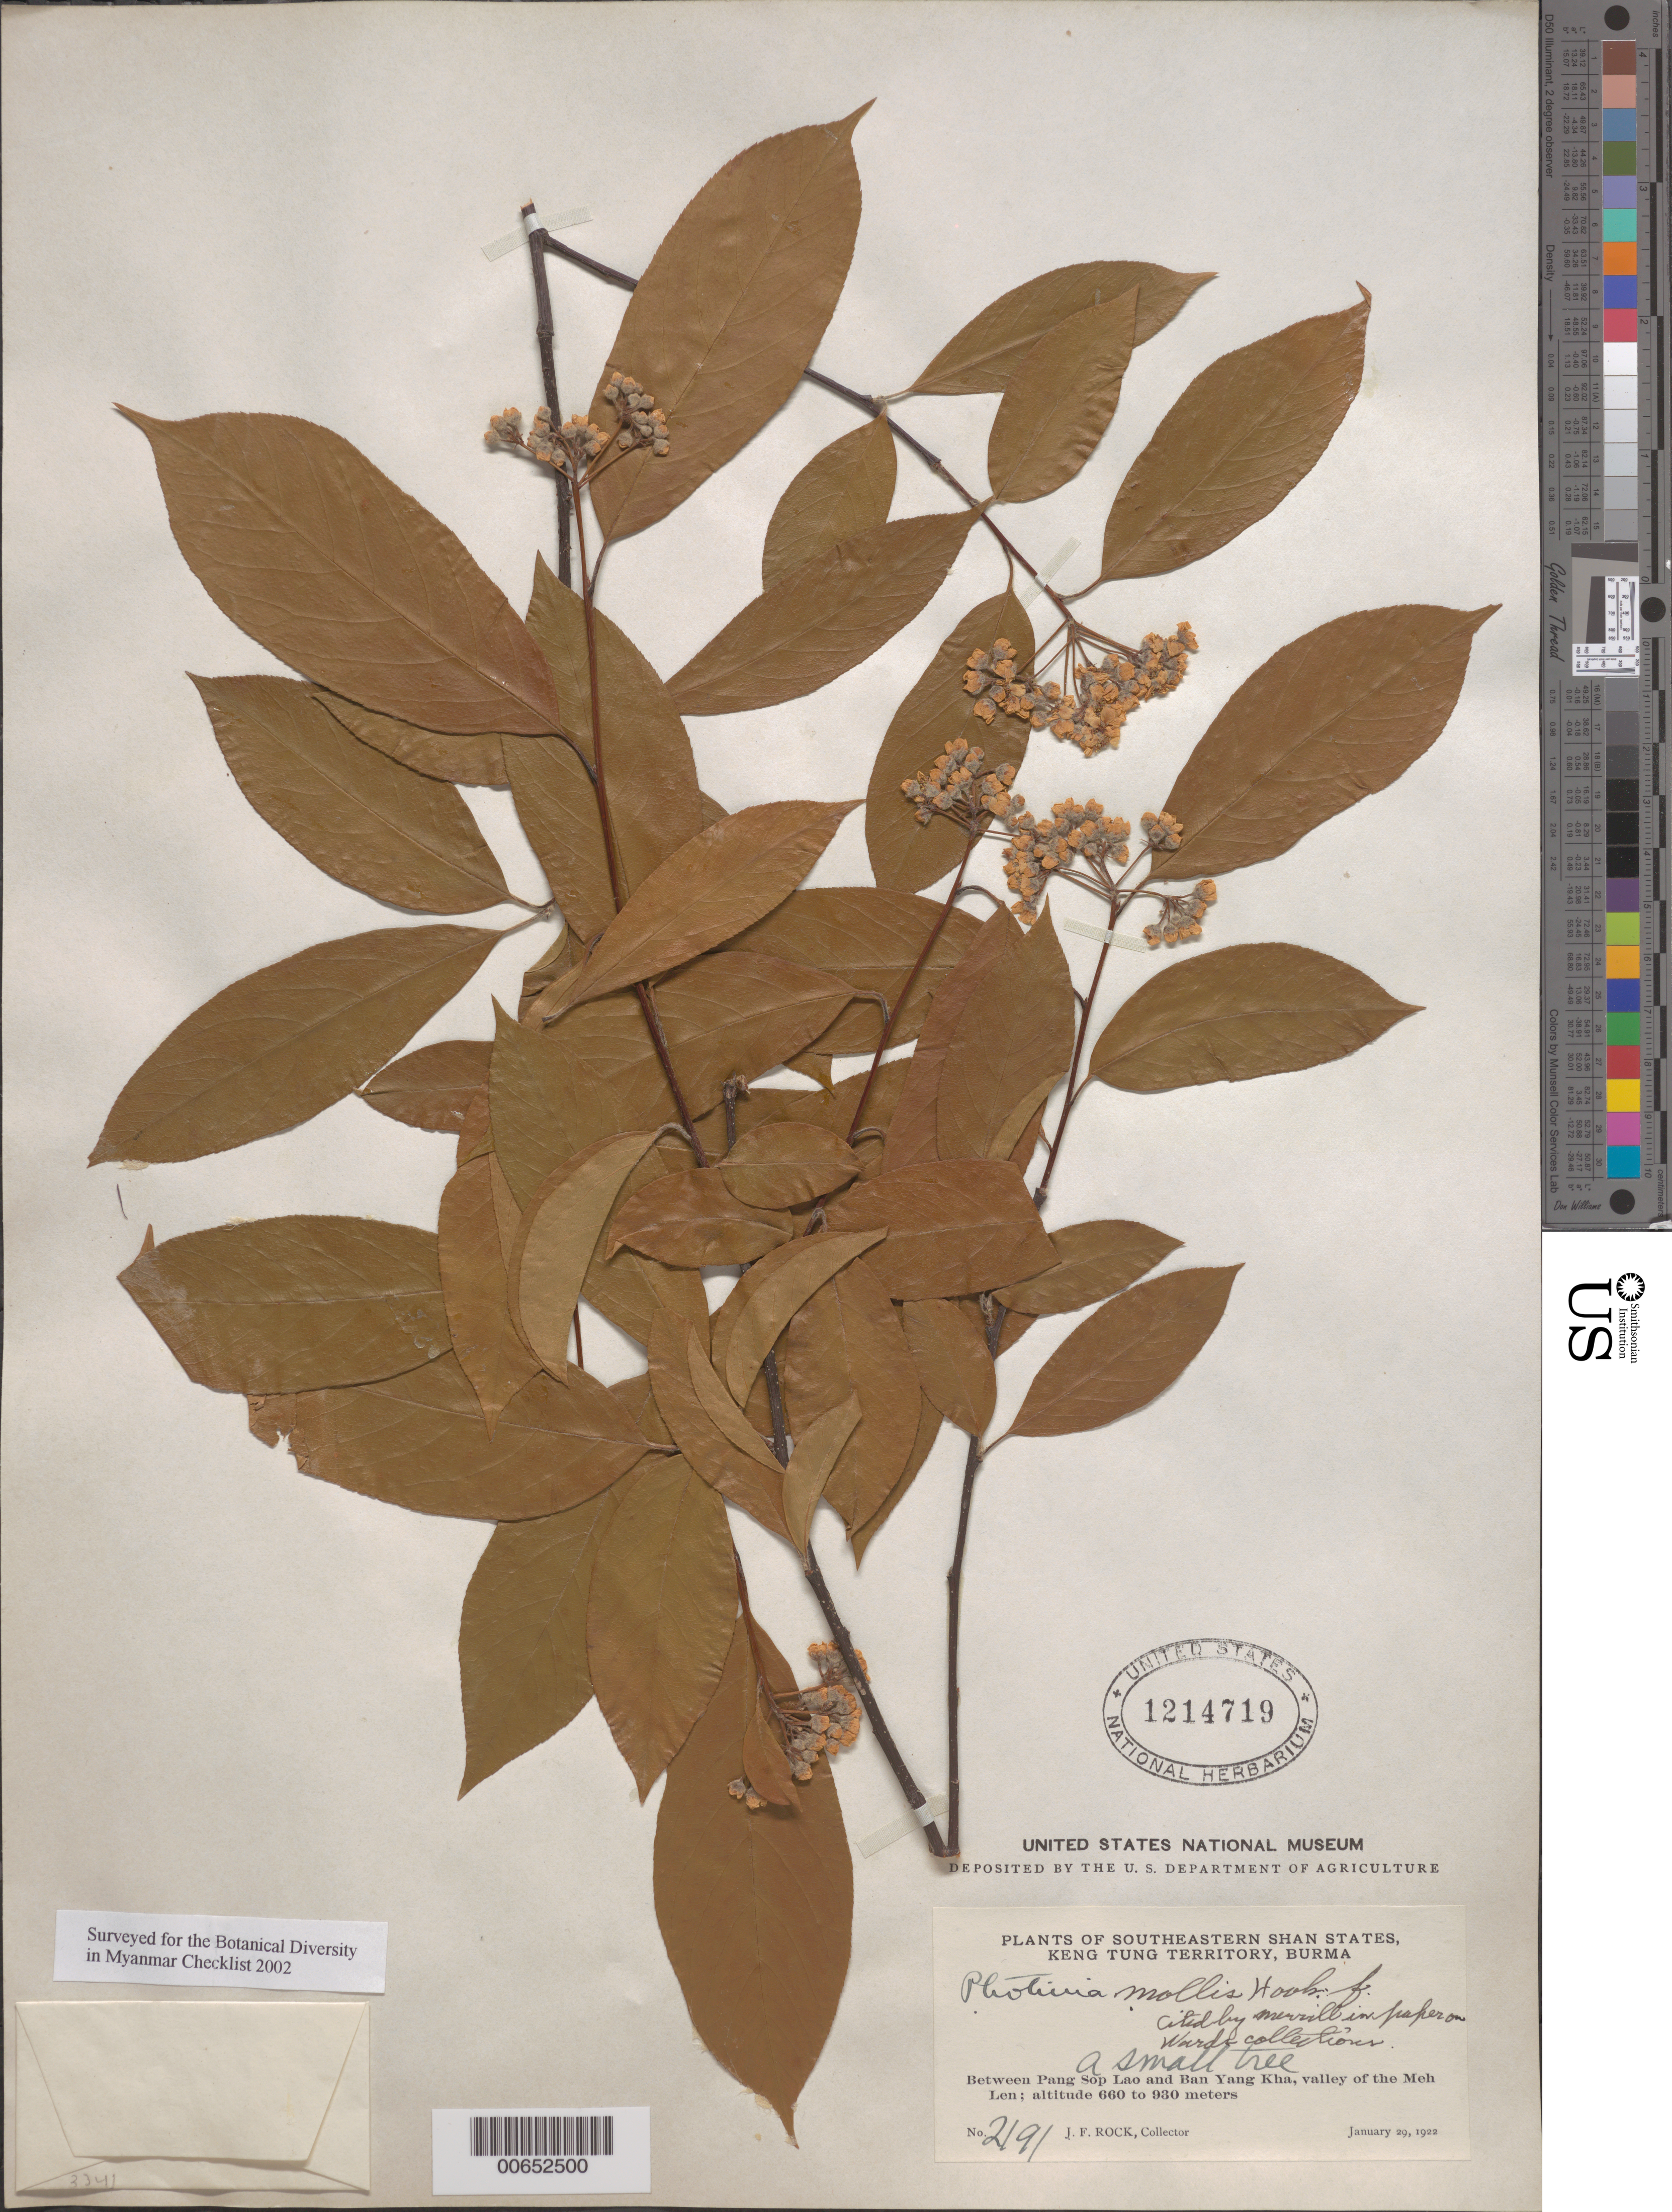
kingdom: Plantae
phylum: Tracheophyta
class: Magnoliopsida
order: Rosales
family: Rosaceae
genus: Photinia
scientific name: Photinia mollis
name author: Hook. f.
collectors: J. F. Rock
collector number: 2191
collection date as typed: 29 Jan 1922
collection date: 1922-01-29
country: Myanmar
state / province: Shan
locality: Keng Tung Territory, between Ban Yang Kha and Pang Hoi Hpi Bang, valley of the Meh Len.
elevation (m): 660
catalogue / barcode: US 1214719